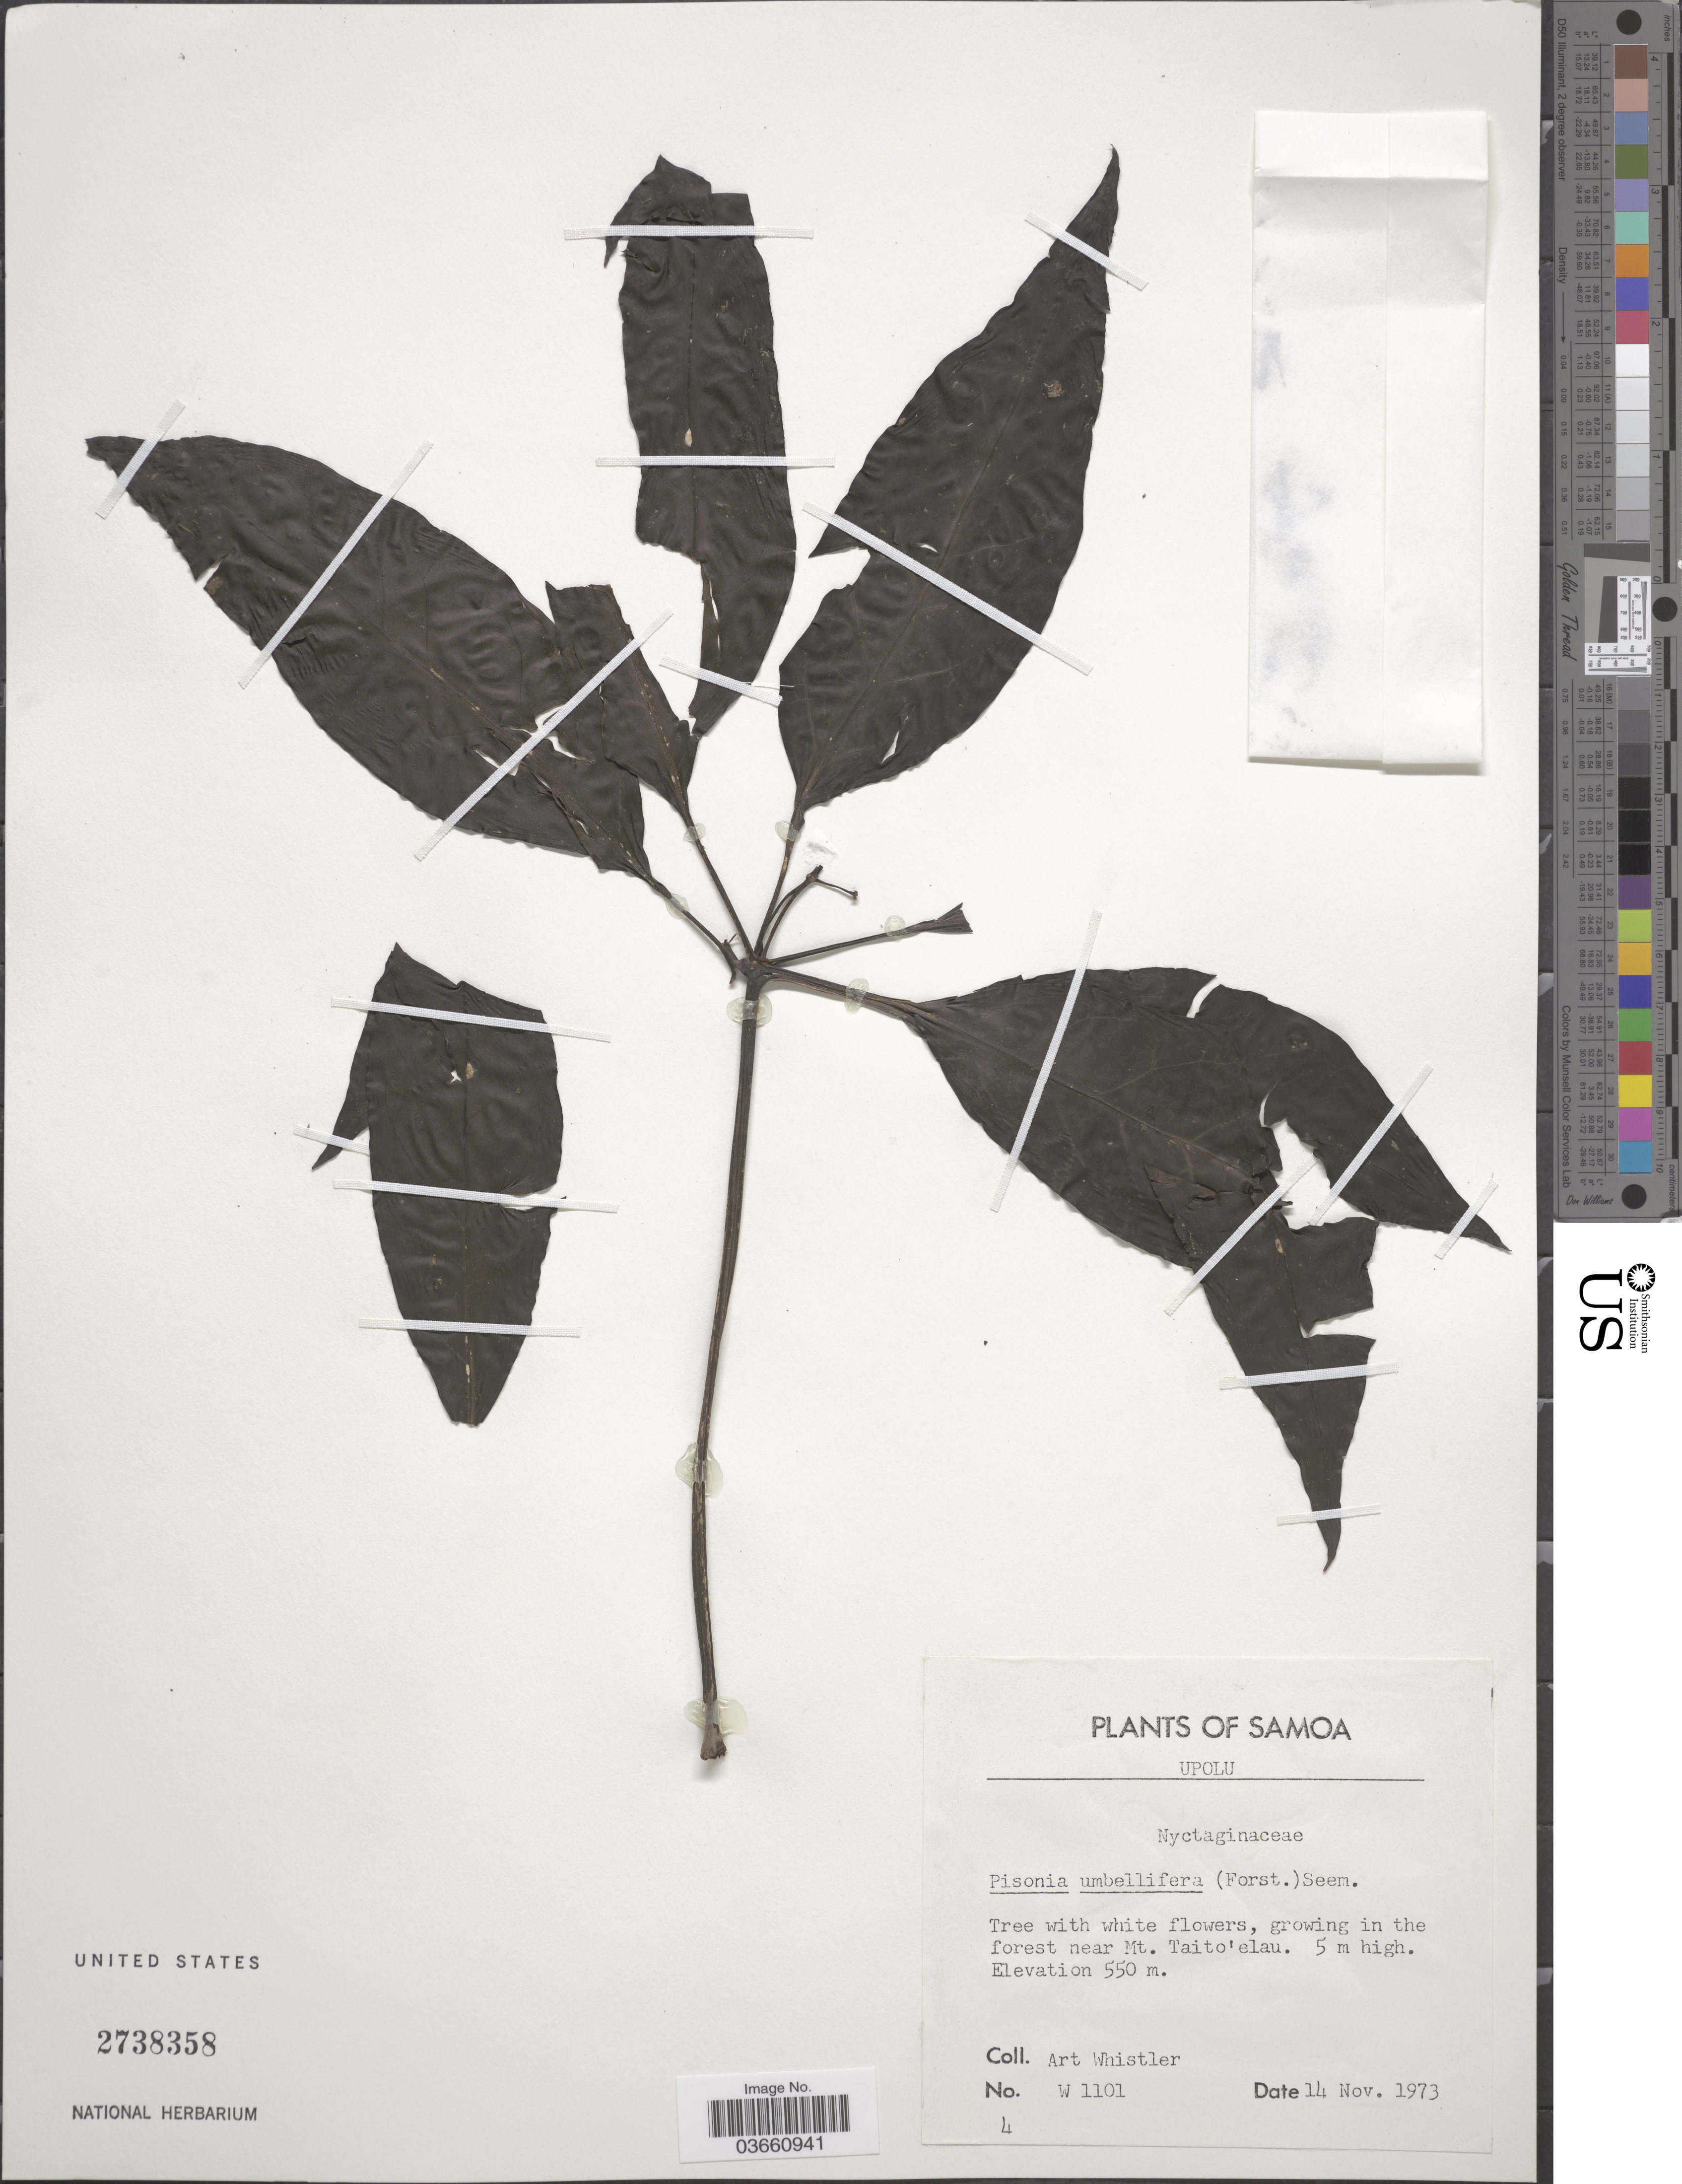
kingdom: Plantae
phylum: Tracheophyta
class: Magnoliopsida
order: Caryophyllales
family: Nyctaginaceae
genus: Ceodes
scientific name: Ceodes umbellifera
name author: J.R. Forst. & G. Forst.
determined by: Wagner, W. L., (BOT), Smithsonian Institution - National Museum of Natural History (UNITED STATES)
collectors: A. Whistler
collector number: W 1101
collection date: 1973-11-14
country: Samoa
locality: Samoa. Upolu. Near Mt. Taito'elau.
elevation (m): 550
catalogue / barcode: US 2738358